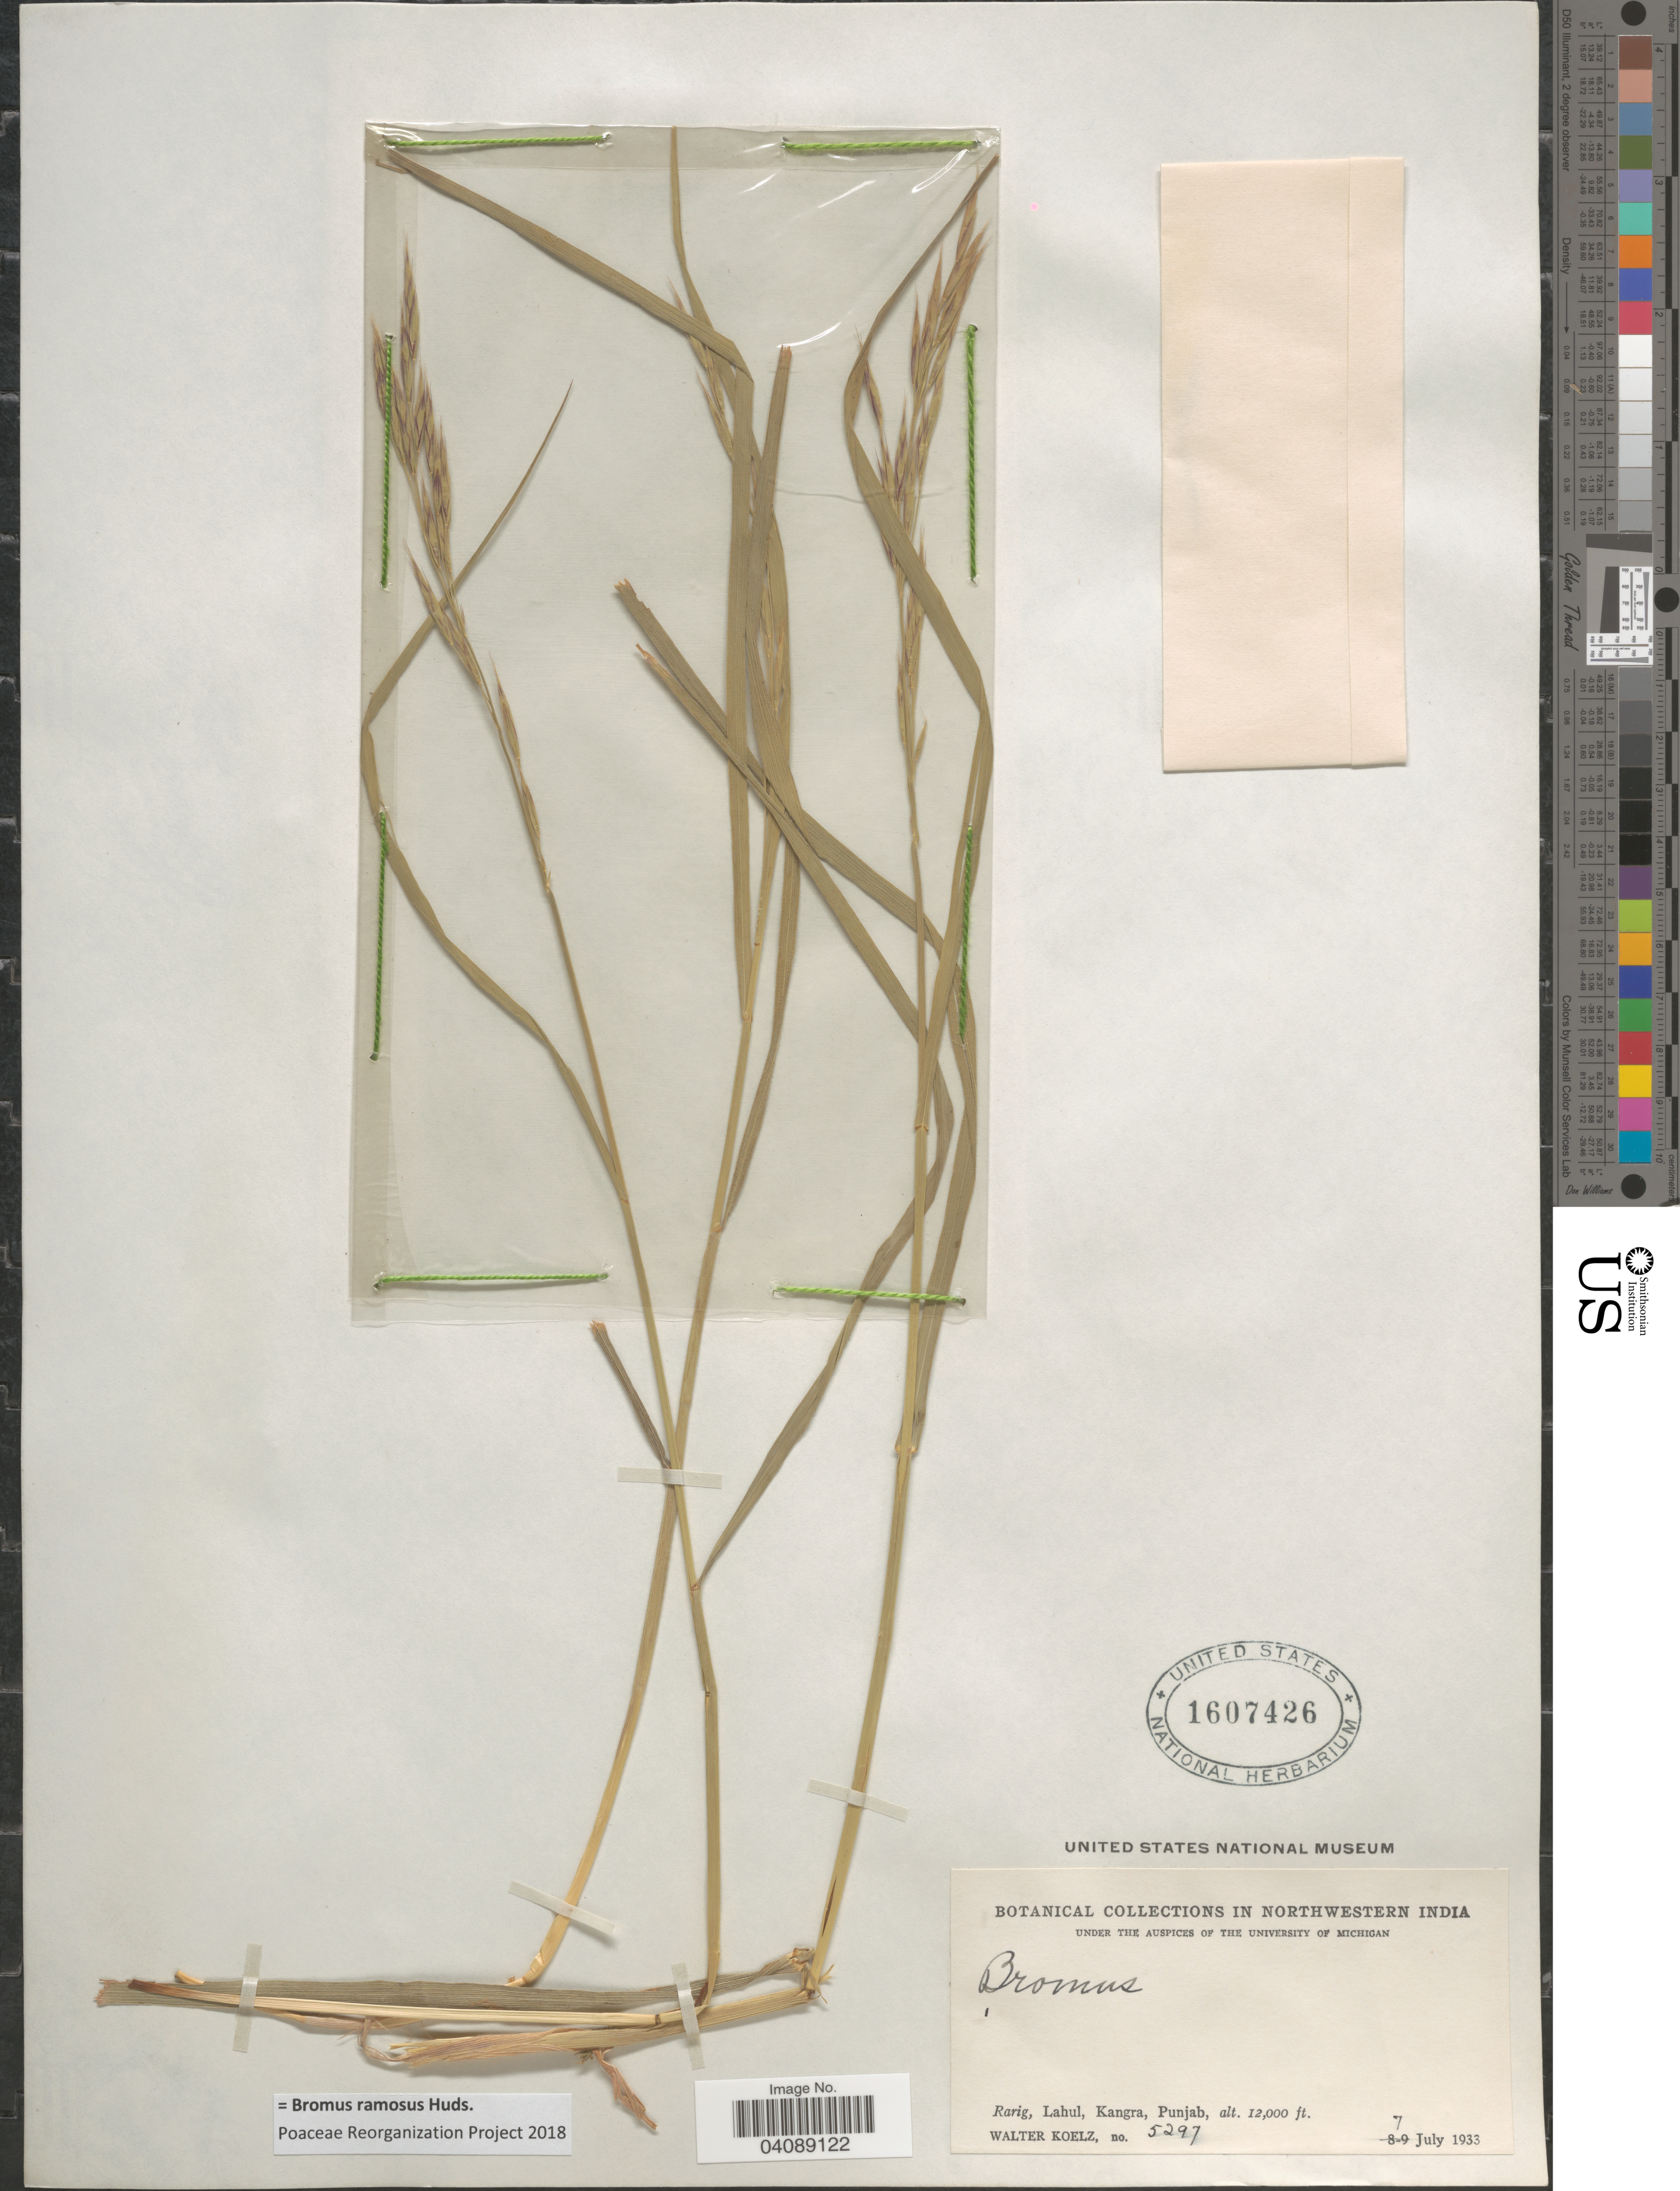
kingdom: Plantae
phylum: Tracheophyta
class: Liliopsida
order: Poales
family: Poaceae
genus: Bromus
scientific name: Bromus ramosus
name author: Huds.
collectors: W. N. Koelz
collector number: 5297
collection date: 1933-07-07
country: India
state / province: Punjab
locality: In Northwestern India. Rarig, Lahul, Kangra.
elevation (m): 3658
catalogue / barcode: US 1607426